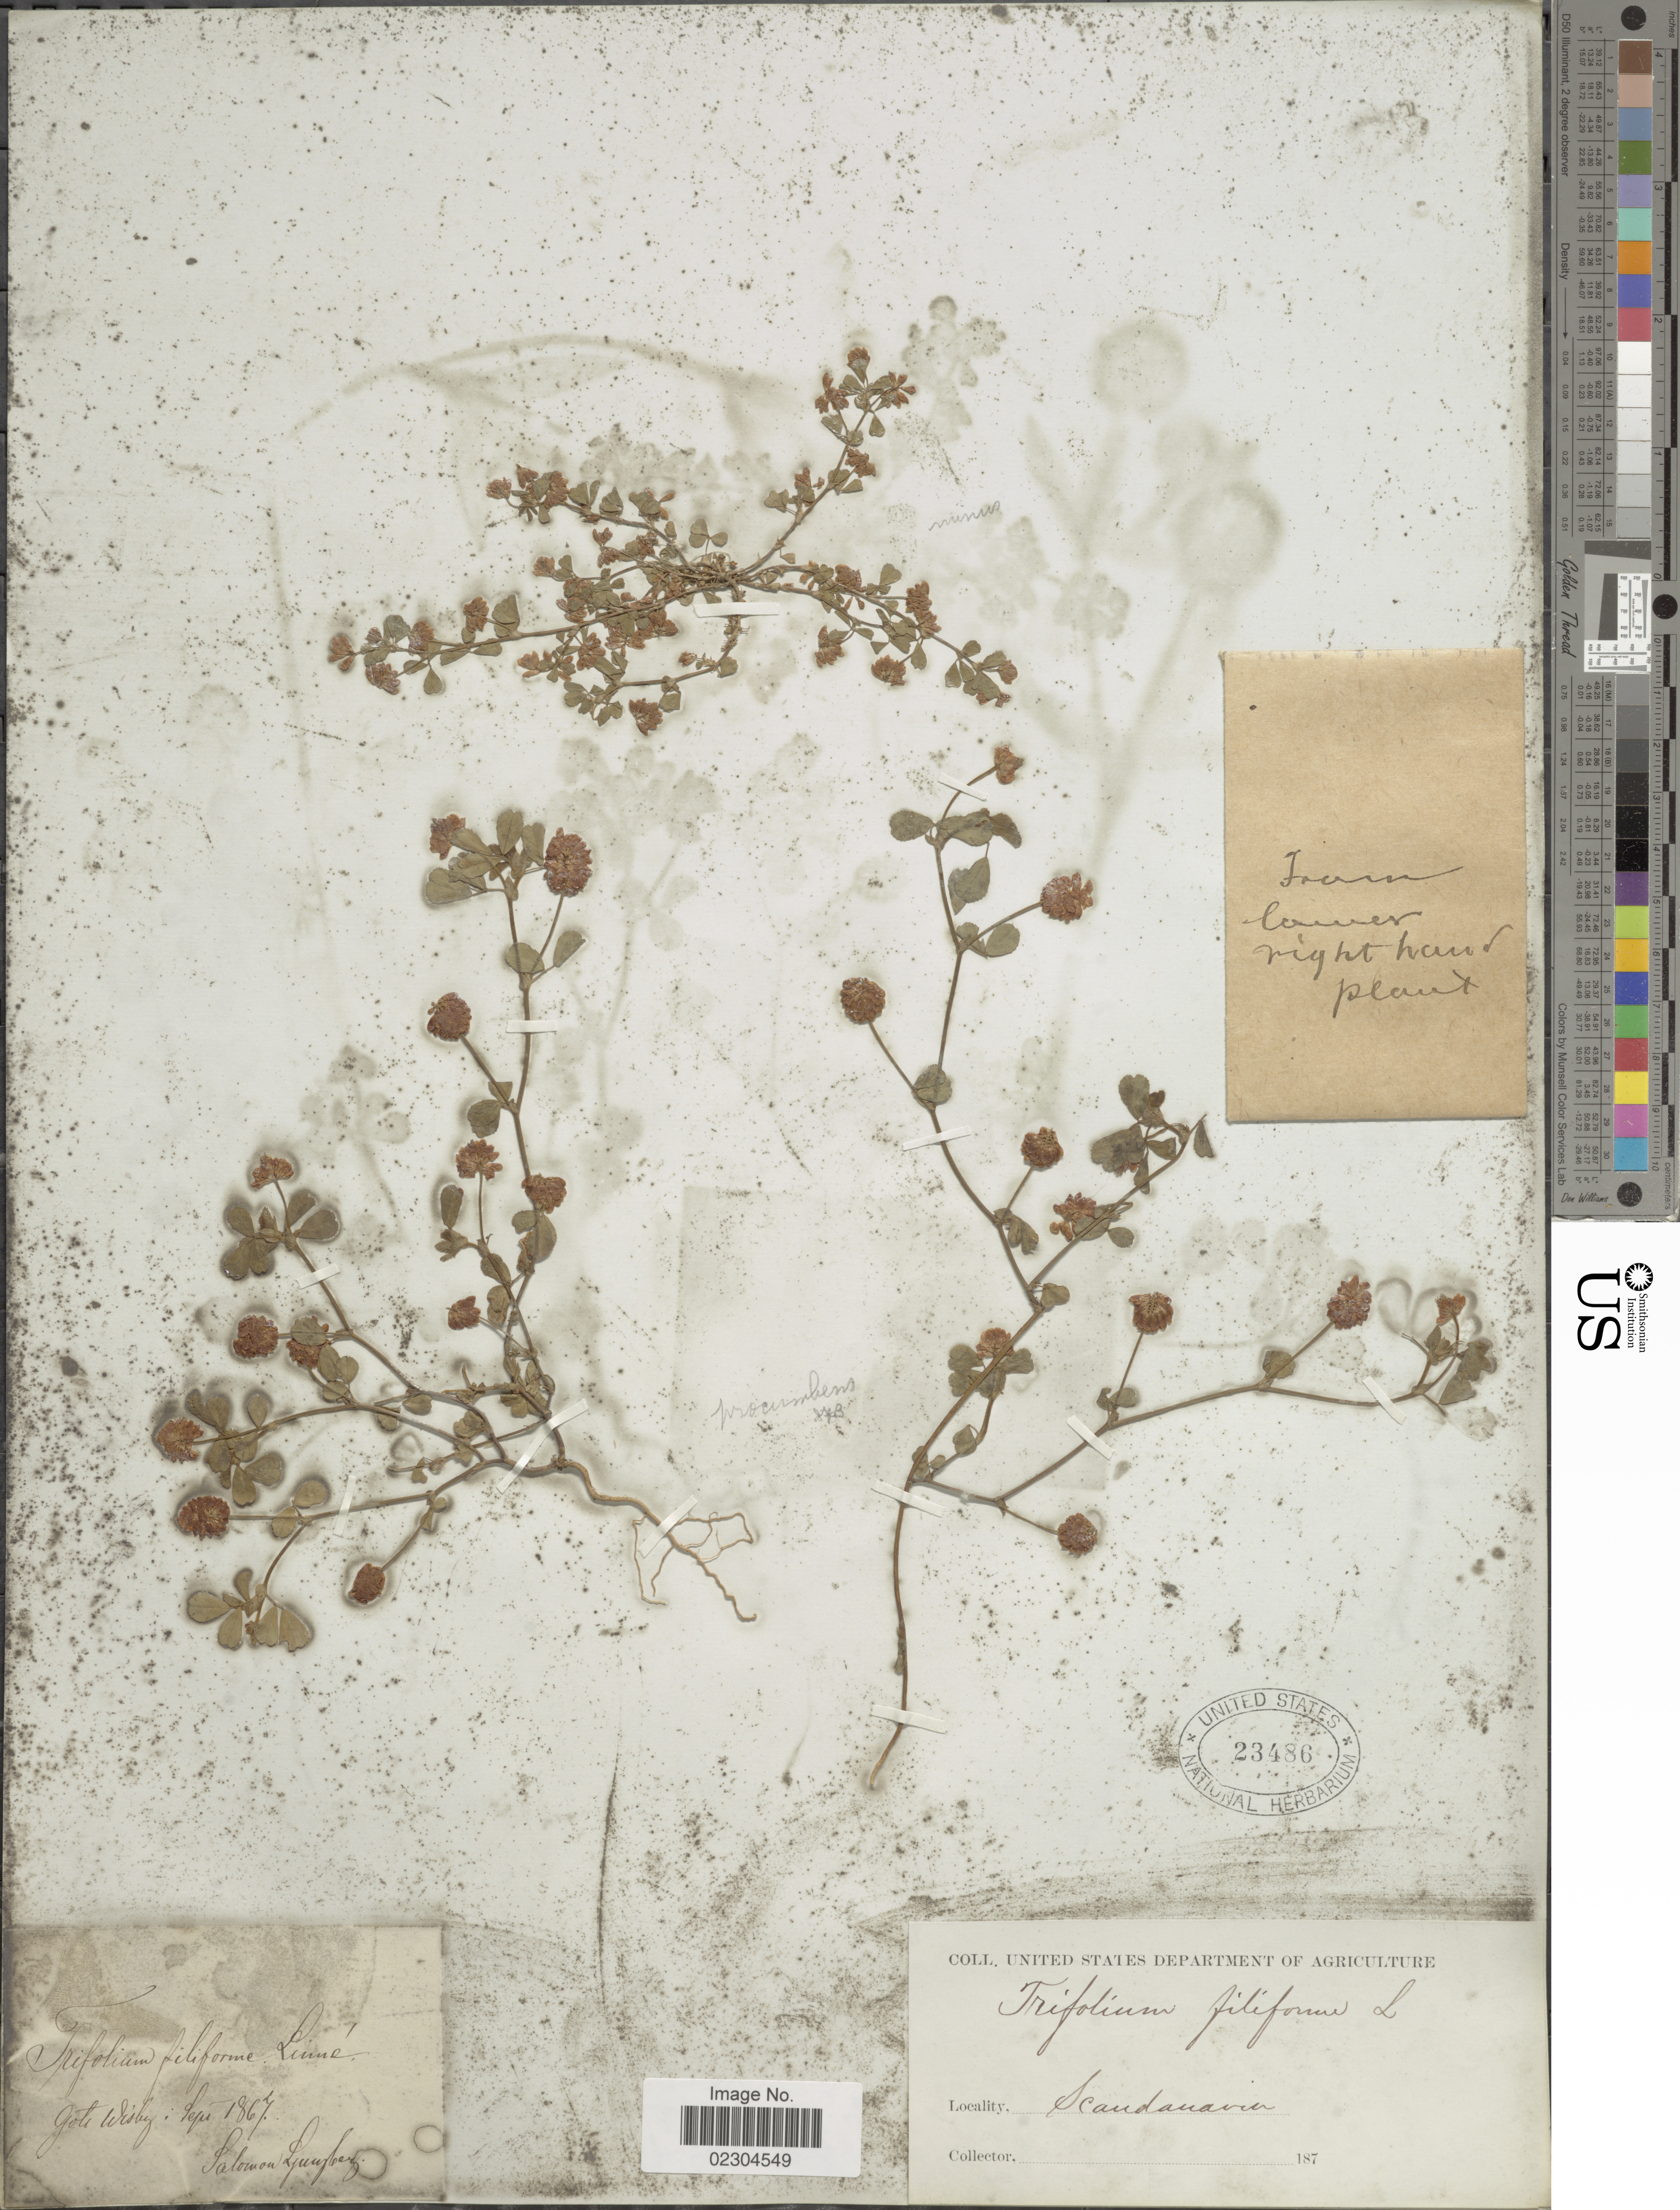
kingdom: Plantae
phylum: Tracheophyta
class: Magnoliopsida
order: Fabales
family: Fabaceae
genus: Trifolium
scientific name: Trifolium procumbens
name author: L.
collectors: S. Ljuzberg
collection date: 1867-09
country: Sweden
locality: Scandanavia, Got. Wisbey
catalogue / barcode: US 23486